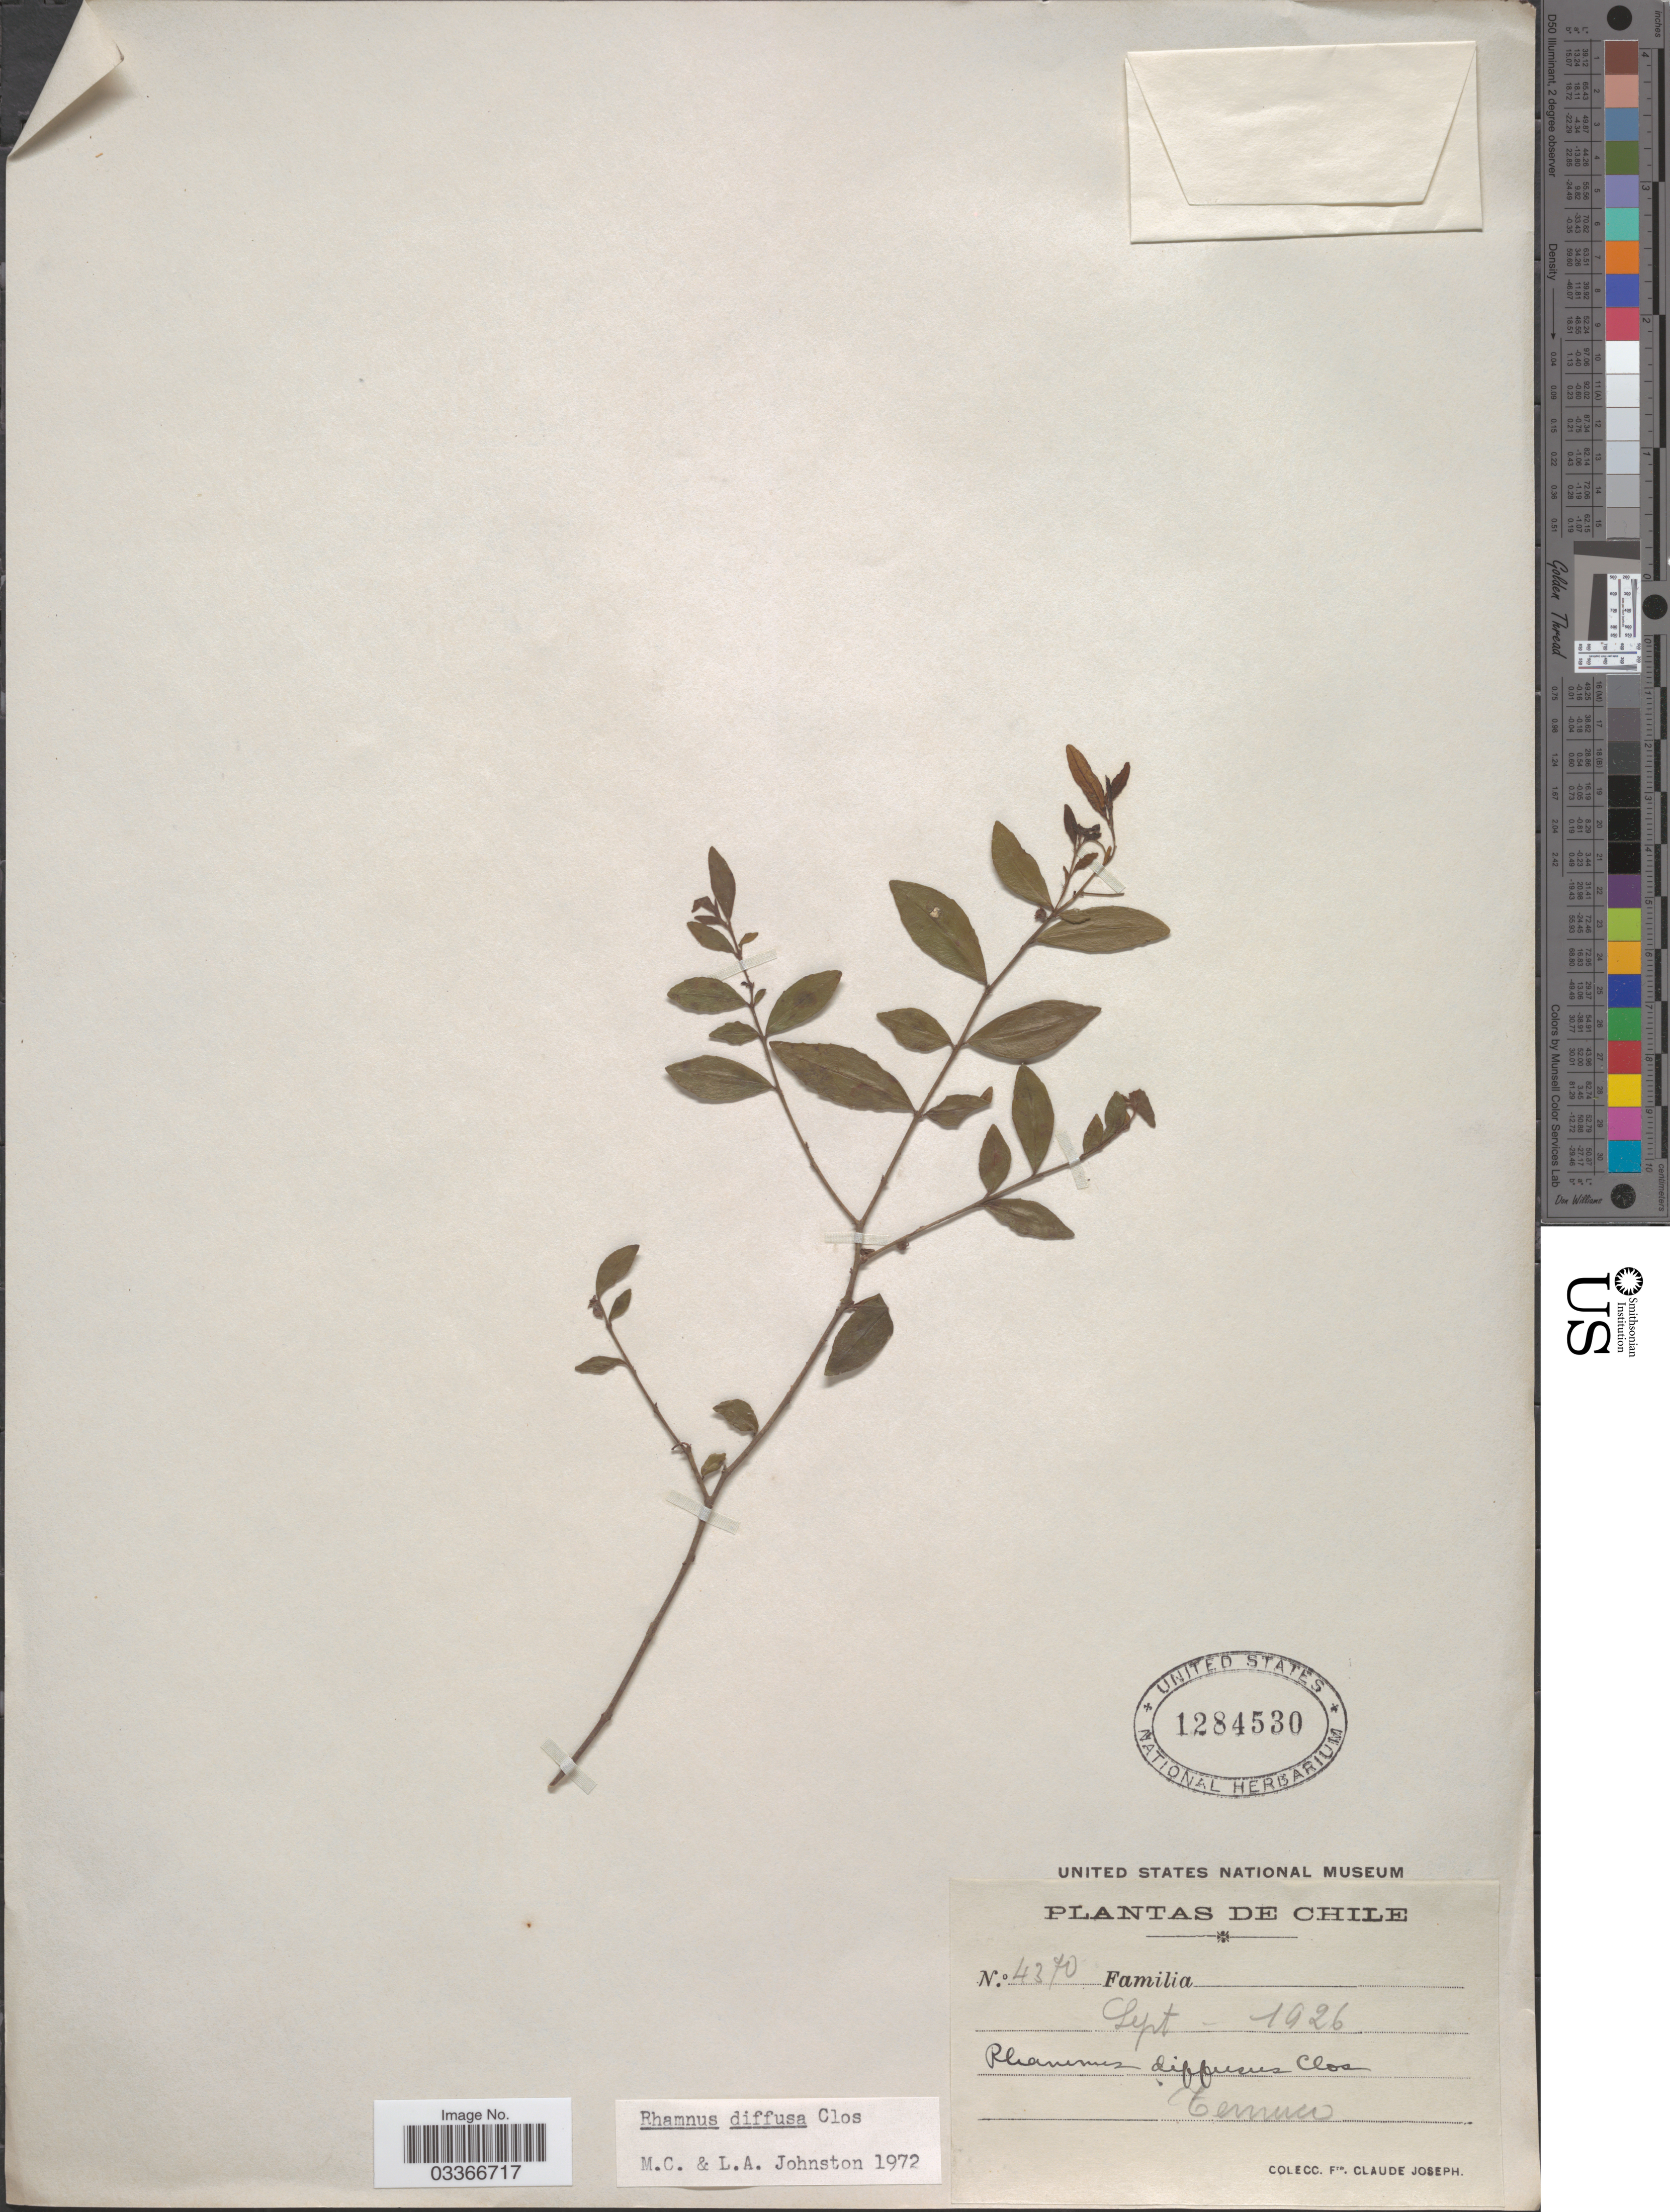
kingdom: Plantae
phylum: Tracheophyta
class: Magnoliopsida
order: Rosales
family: Rhamnaceae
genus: Rhamnus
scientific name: Rhamnus diffusa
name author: Clos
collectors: Bro. Claude-Joseph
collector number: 4370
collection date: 1926-09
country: Chile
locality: Temuco.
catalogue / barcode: US 1284530